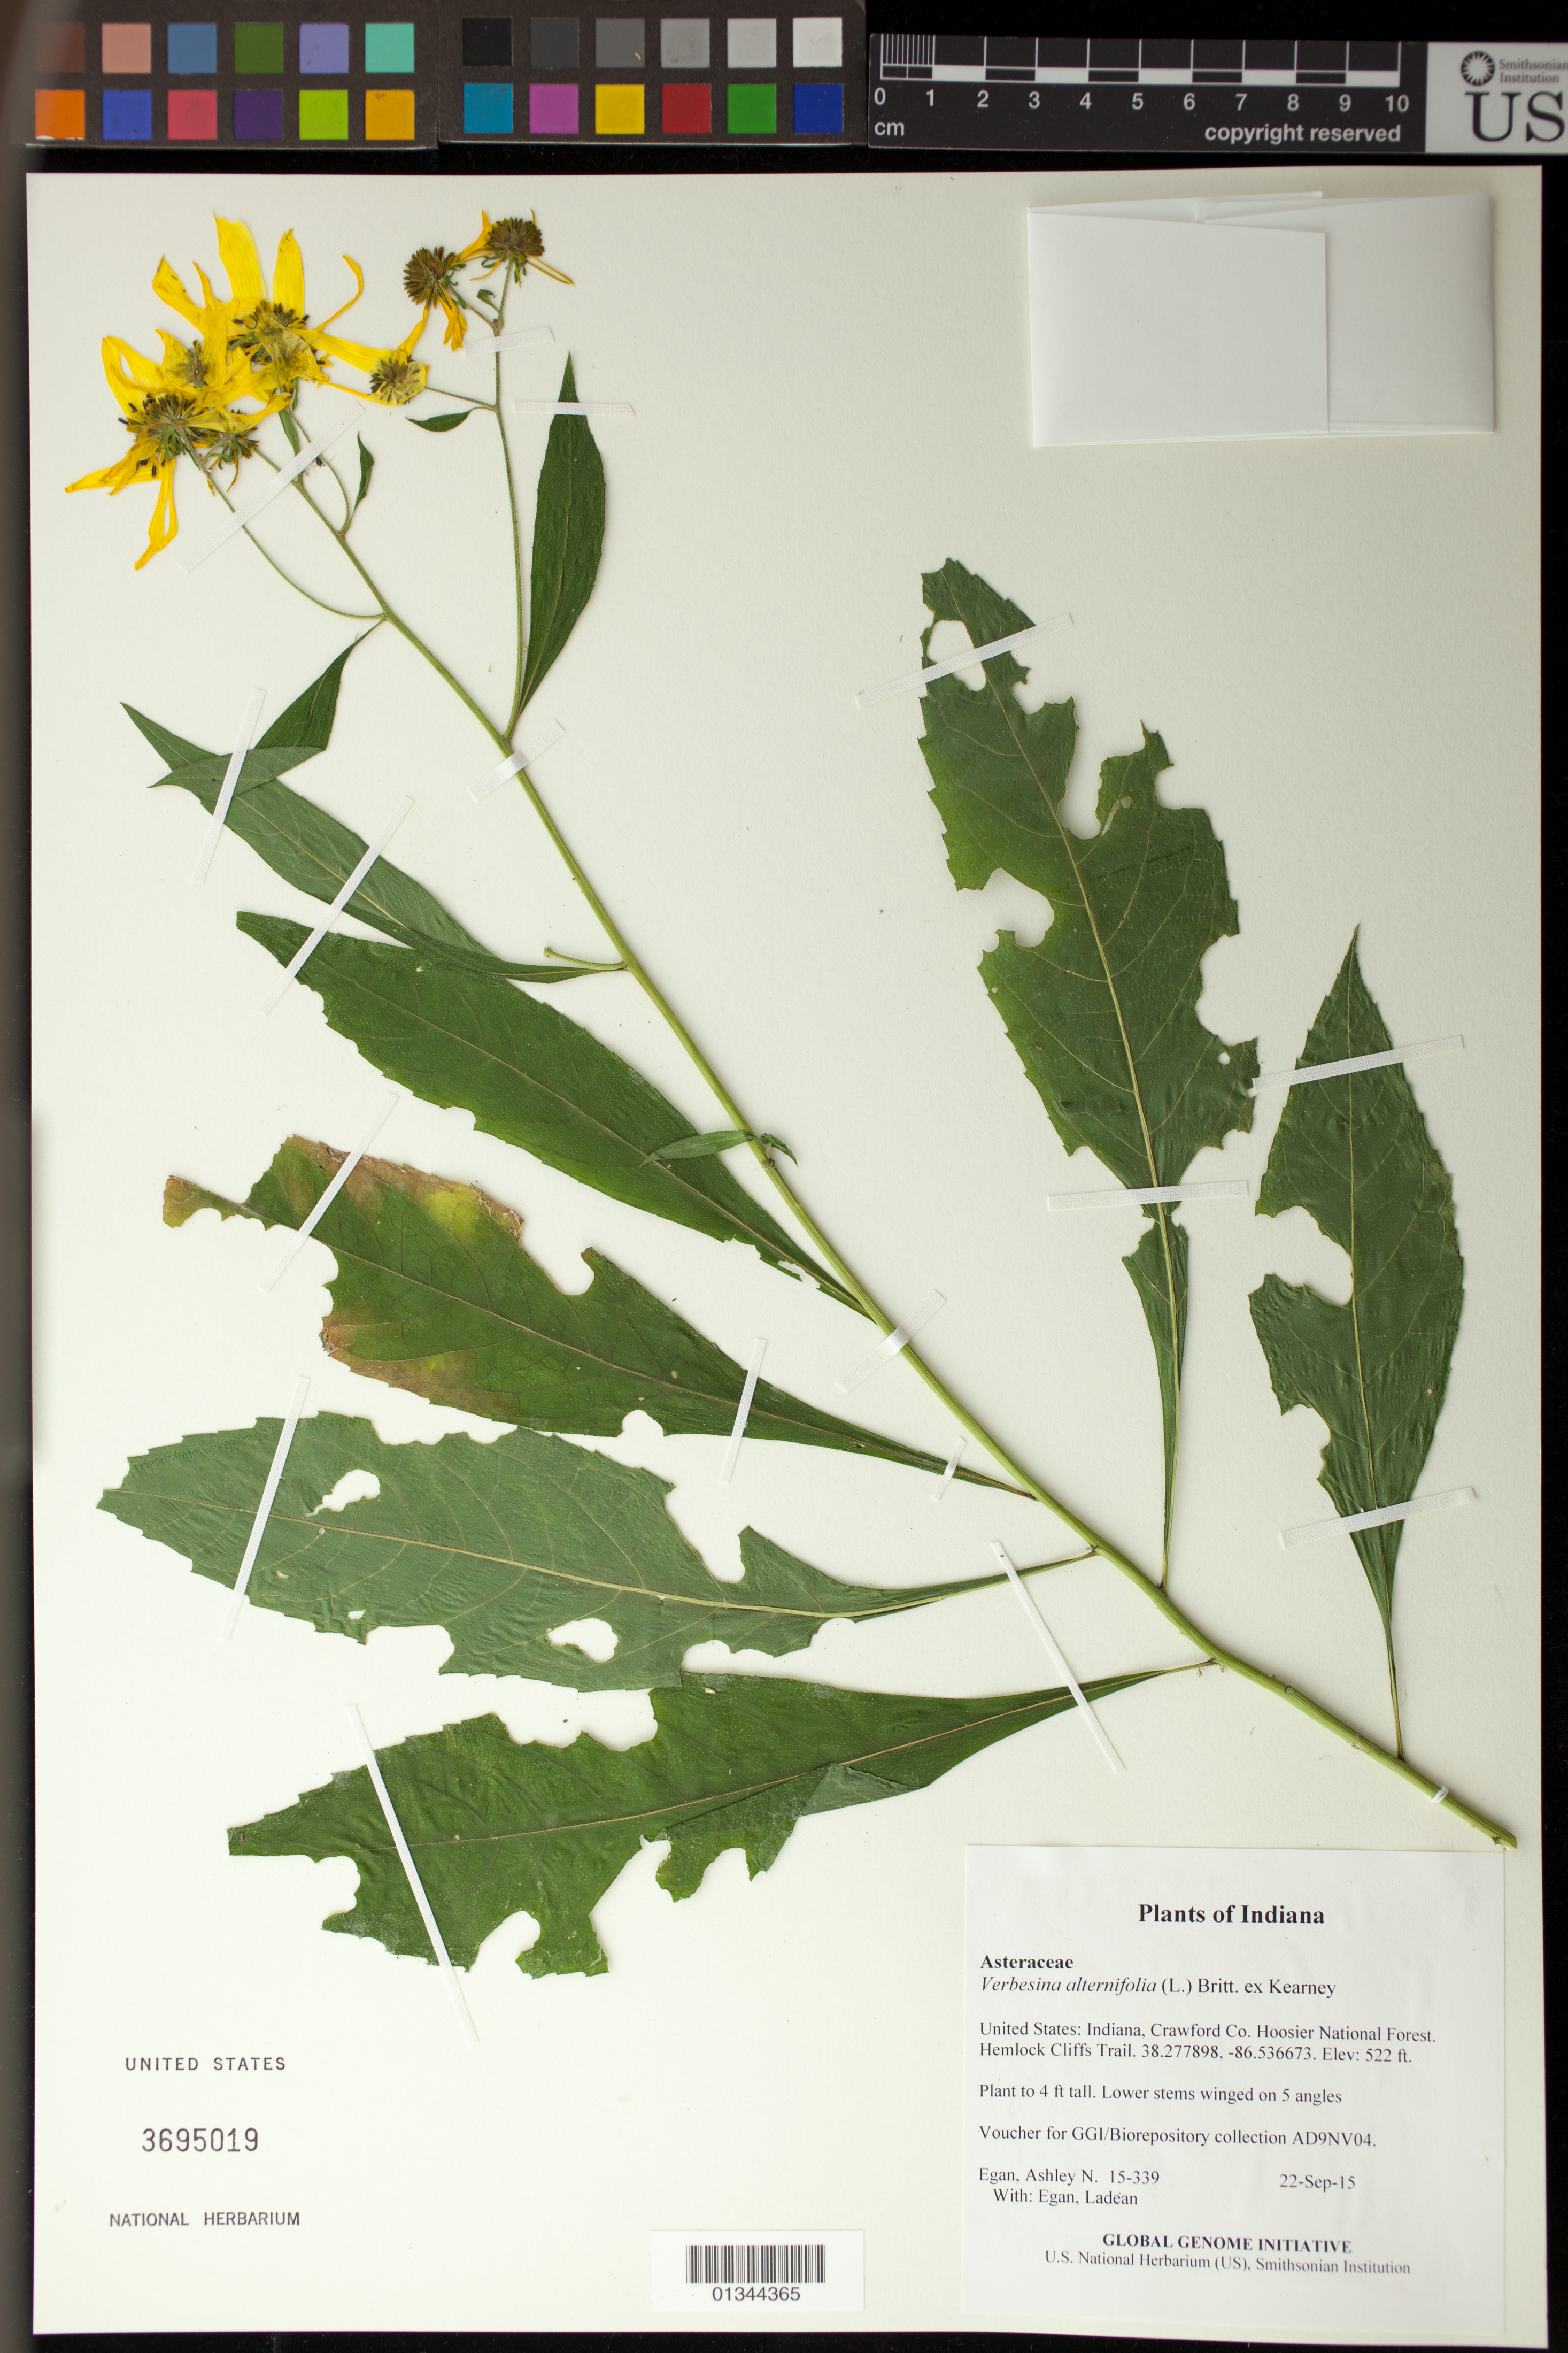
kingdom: Plantae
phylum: Tracheophyta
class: Magnoliopsida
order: Asterales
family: Asteraceae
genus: Verbesina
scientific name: Verbesina alternifolia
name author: (L.) Britton ex Kearney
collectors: A. N. Egan & L. Egan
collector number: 15-339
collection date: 2015-09-22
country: United States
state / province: Indiana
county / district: Crawford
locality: Hoosier National Forest. Hemlock Cliffs Trail.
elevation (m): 159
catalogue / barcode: US 3695019